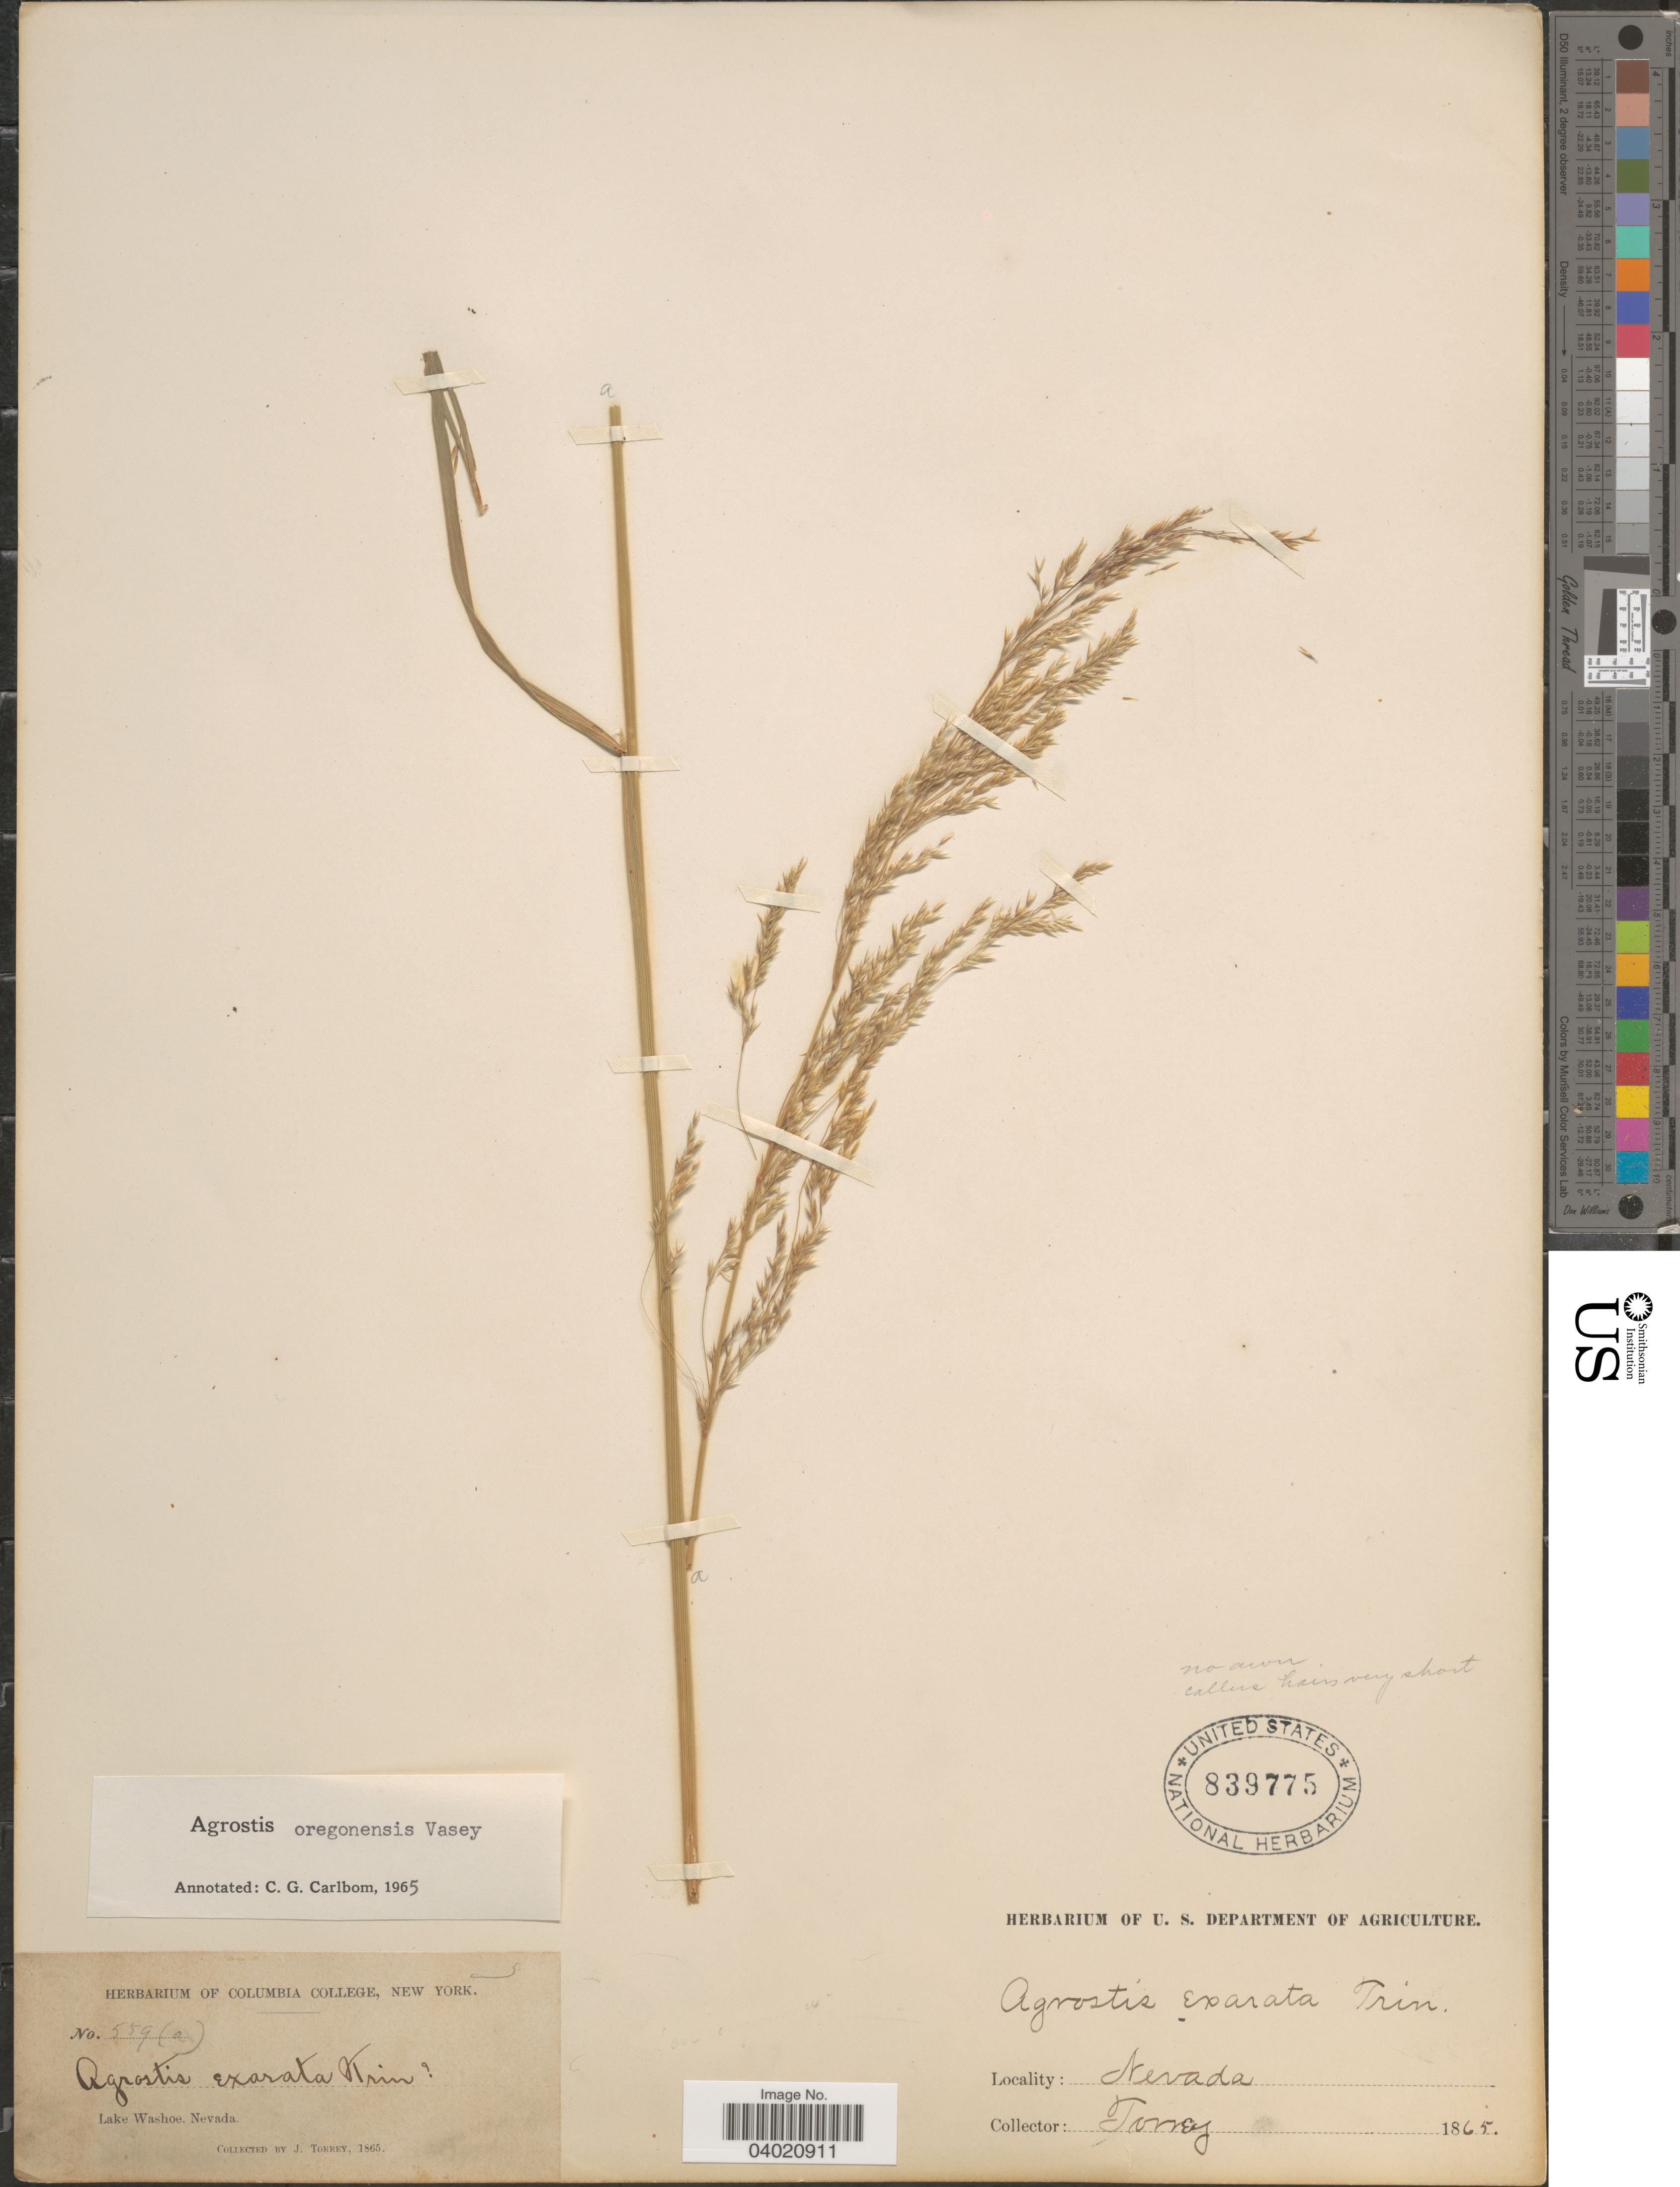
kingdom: Plantae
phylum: Tracheophyta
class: Liliopsida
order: Poales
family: Poaceae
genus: Agrostis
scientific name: Agrostis oregonensis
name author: Vasey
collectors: J. Torrey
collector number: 559(a)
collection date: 1865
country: United States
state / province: Nevada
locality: Lake Washoe.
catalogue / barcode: US 839775